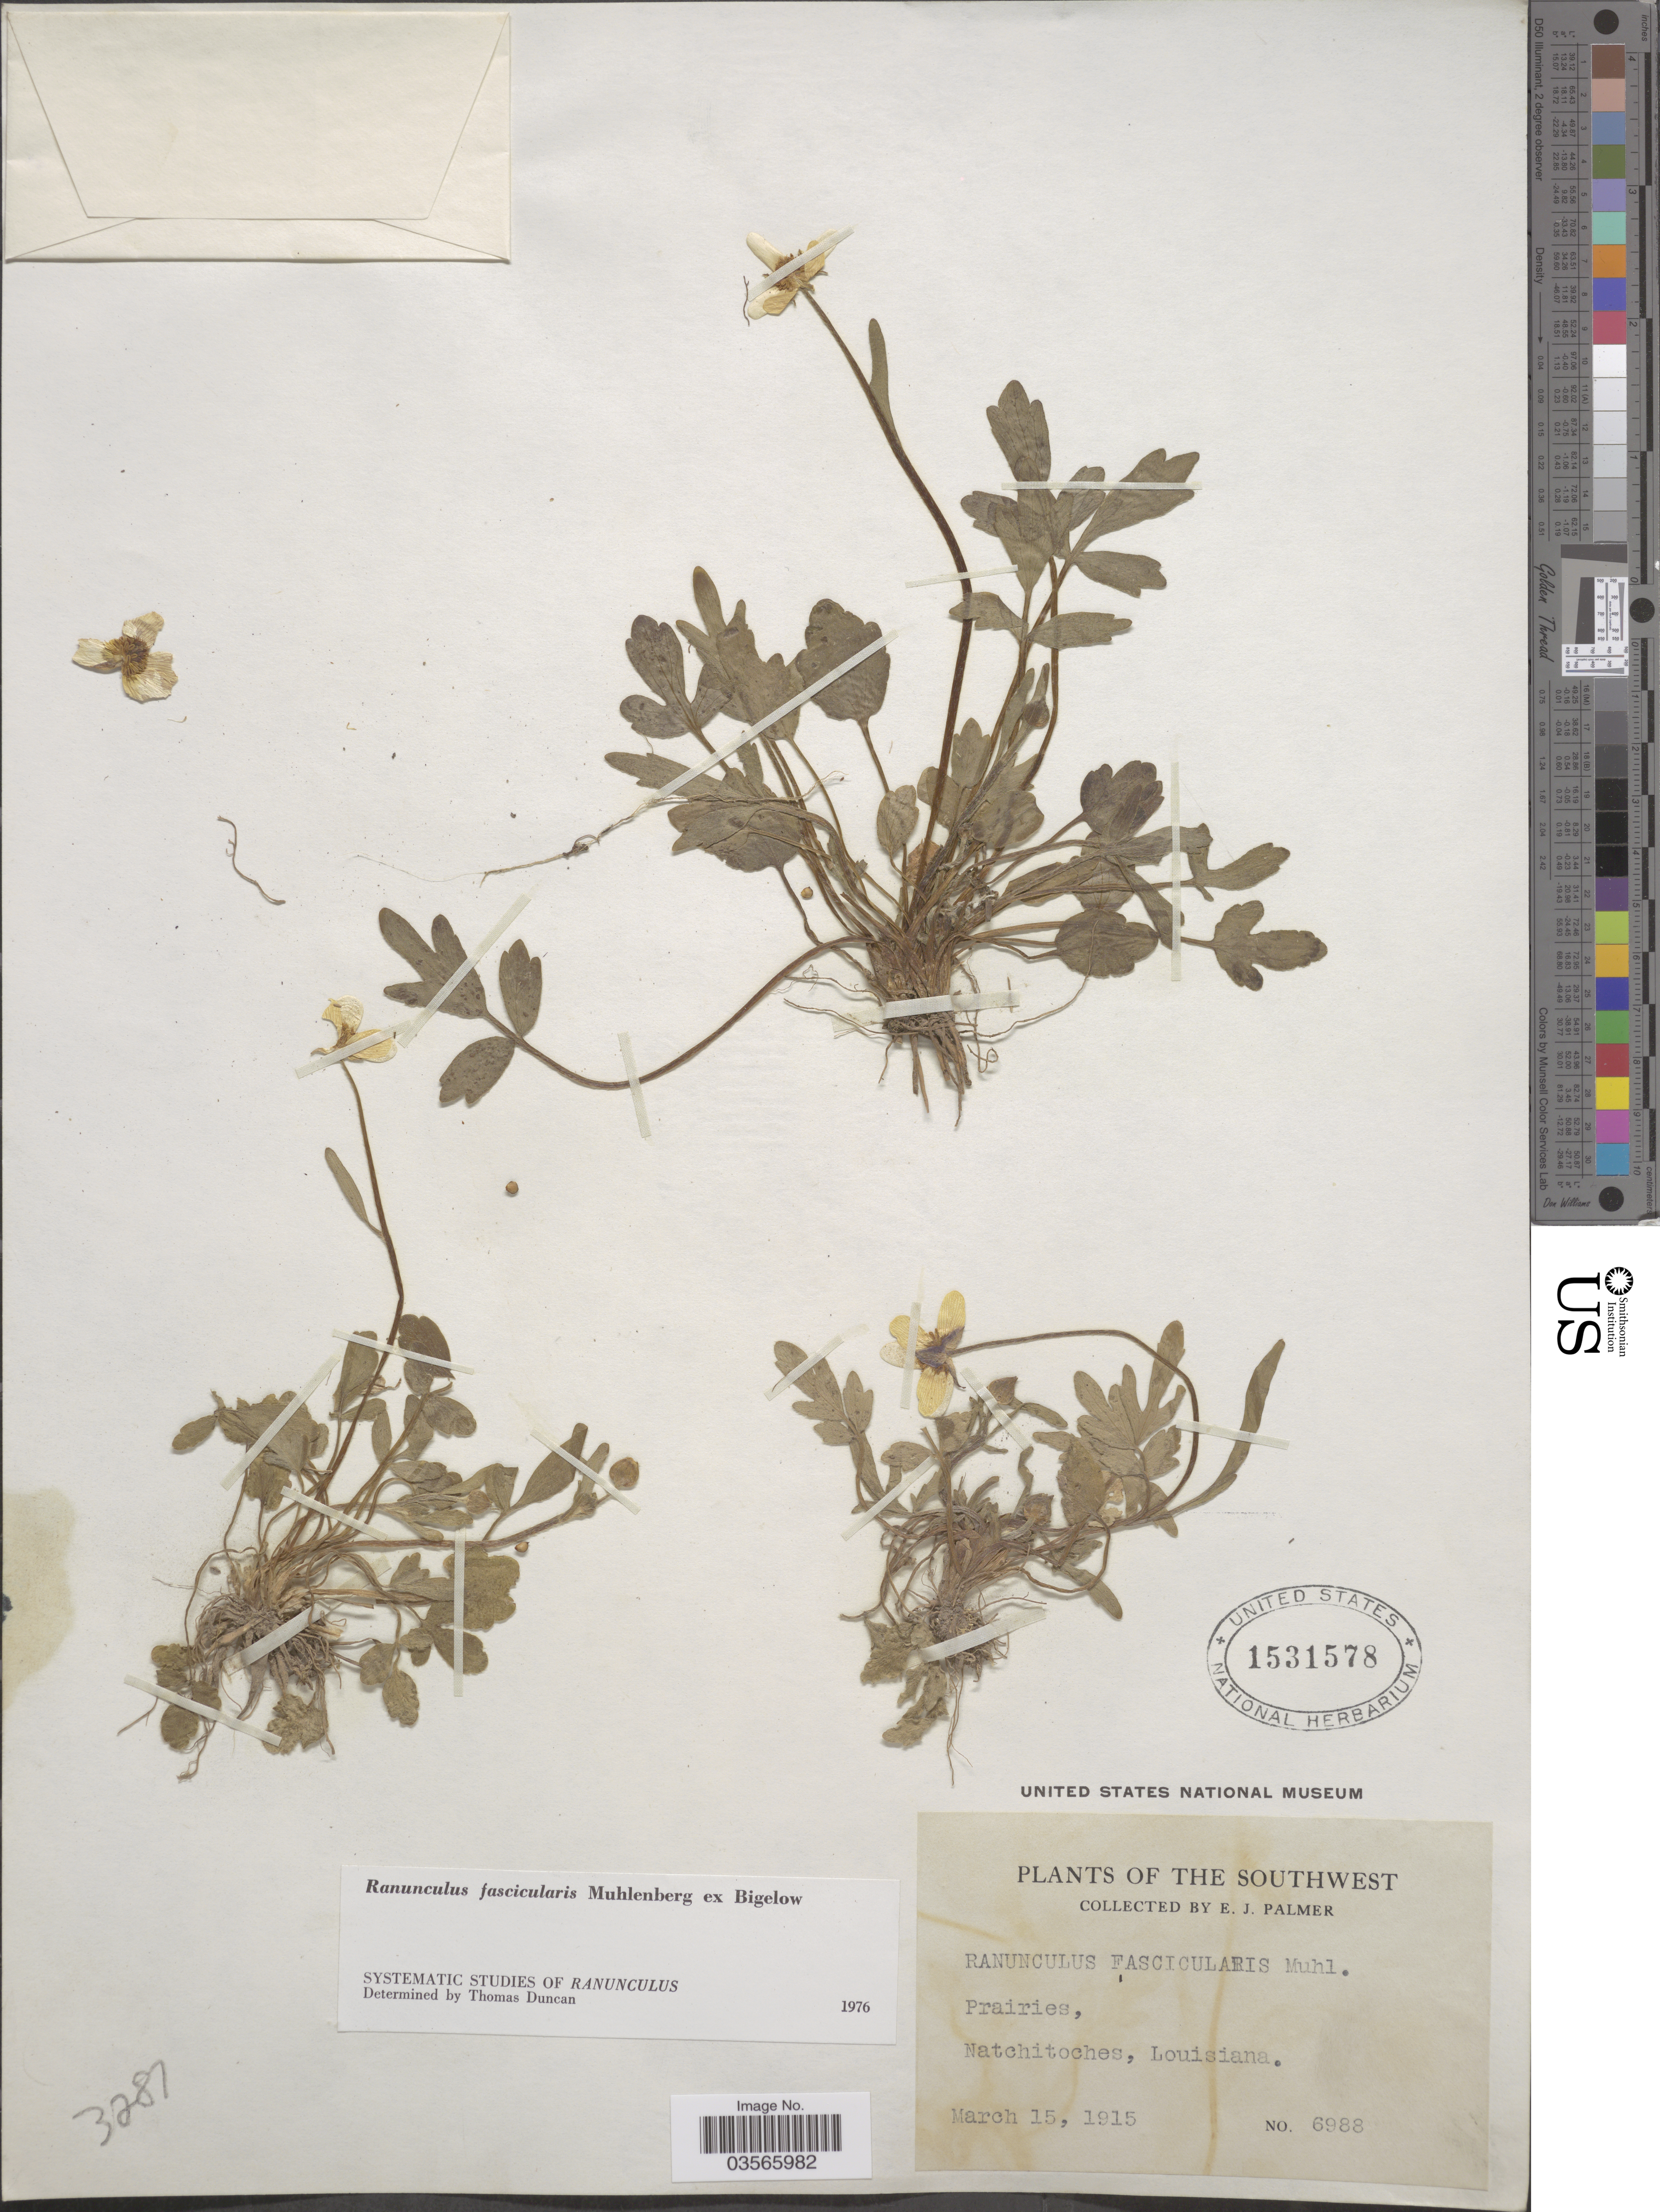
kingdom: Plantae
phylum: Tracheophyta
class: Magnoliopsida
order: Ranunculales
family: Ranunculaceae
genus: Ranunculus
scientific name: Ranunculus fascicularis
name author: Muhl. ex Bigelow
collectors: E. J. Palmer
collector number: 6988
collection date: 1915-03-15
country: United States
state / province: Louisiana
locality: The Southwest. Natchitoches.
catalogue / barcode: US 1531578